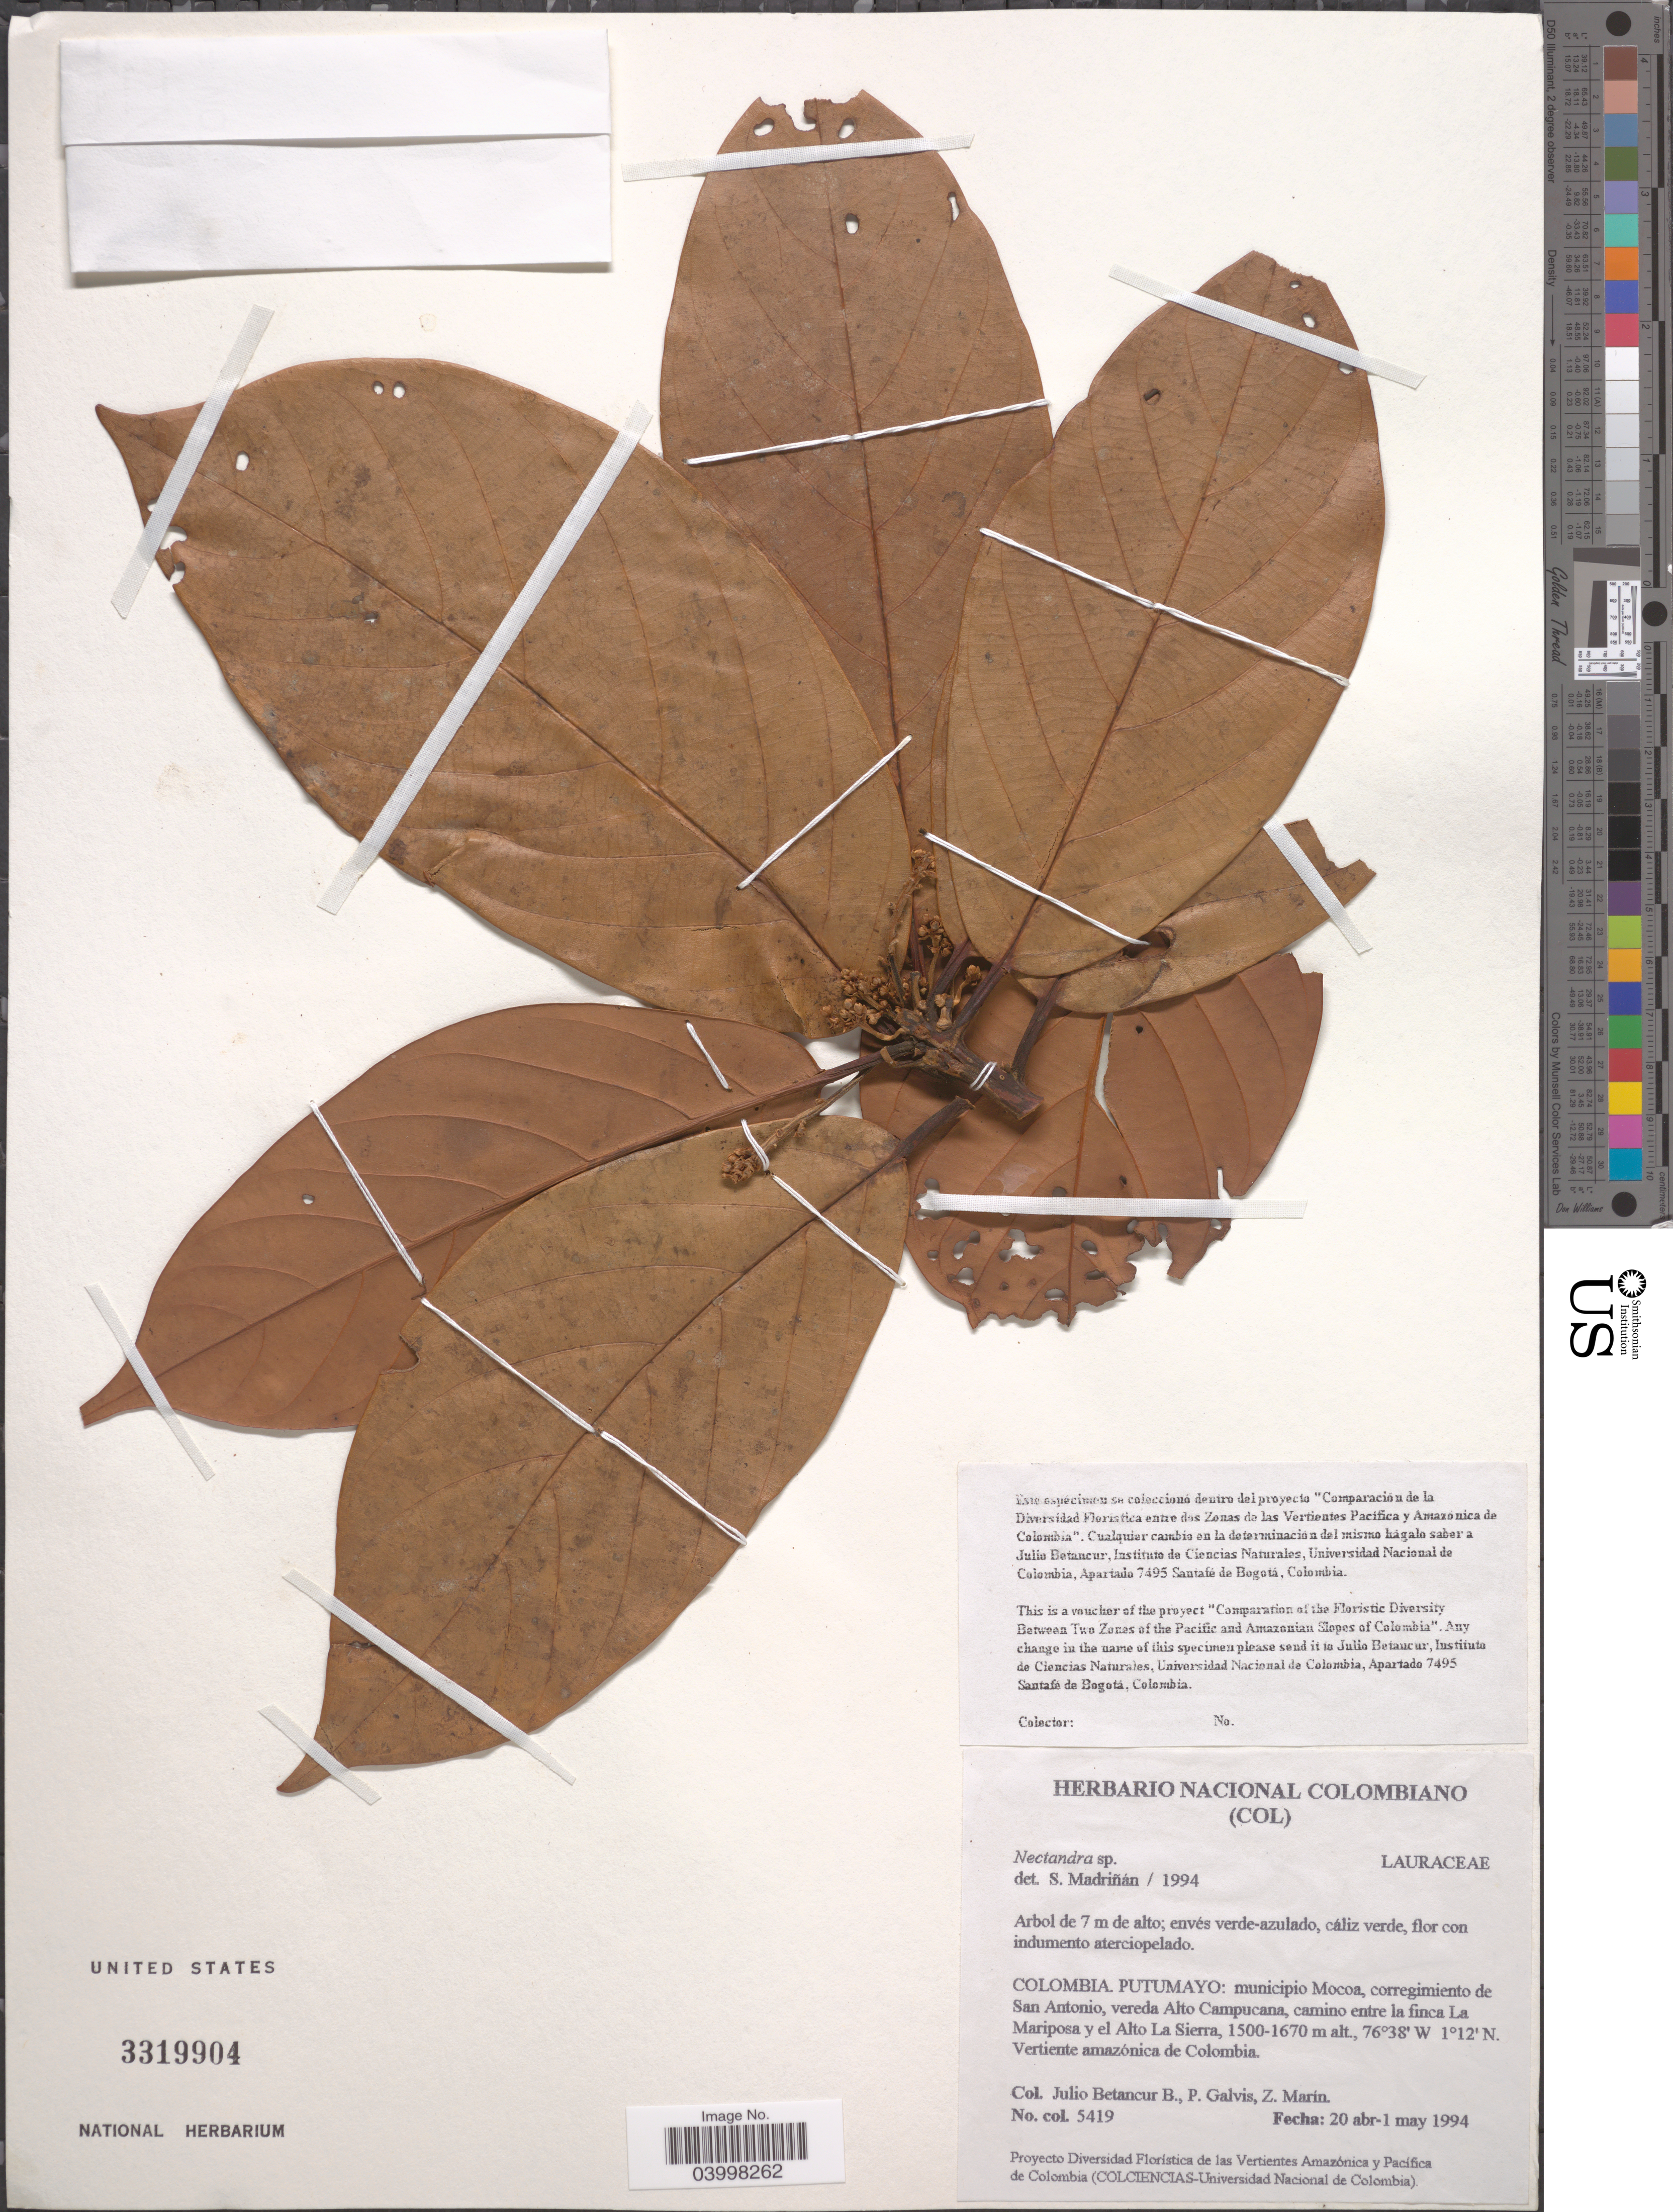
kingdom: Plantae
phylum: Tracheophyta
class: Magnoliopsida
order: Laurales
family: Lauraceae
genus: Persea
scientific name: Persea sp.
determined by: Soler-Umbarila, Luis Fernando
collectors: J. Betancur, P. Galvis & Z. Marin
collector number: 5419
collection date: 1994-04-20/1994-05-01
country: Colombia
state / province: Putumayo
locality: Municipio Mocoa, corregimiento de San Antonio, vereda Alto Campucana, camino entre la finca La Mairposa y el Alto La Sierra. Vertiente amazónica de Colombia.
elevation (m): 1500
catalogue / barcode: US 3319904